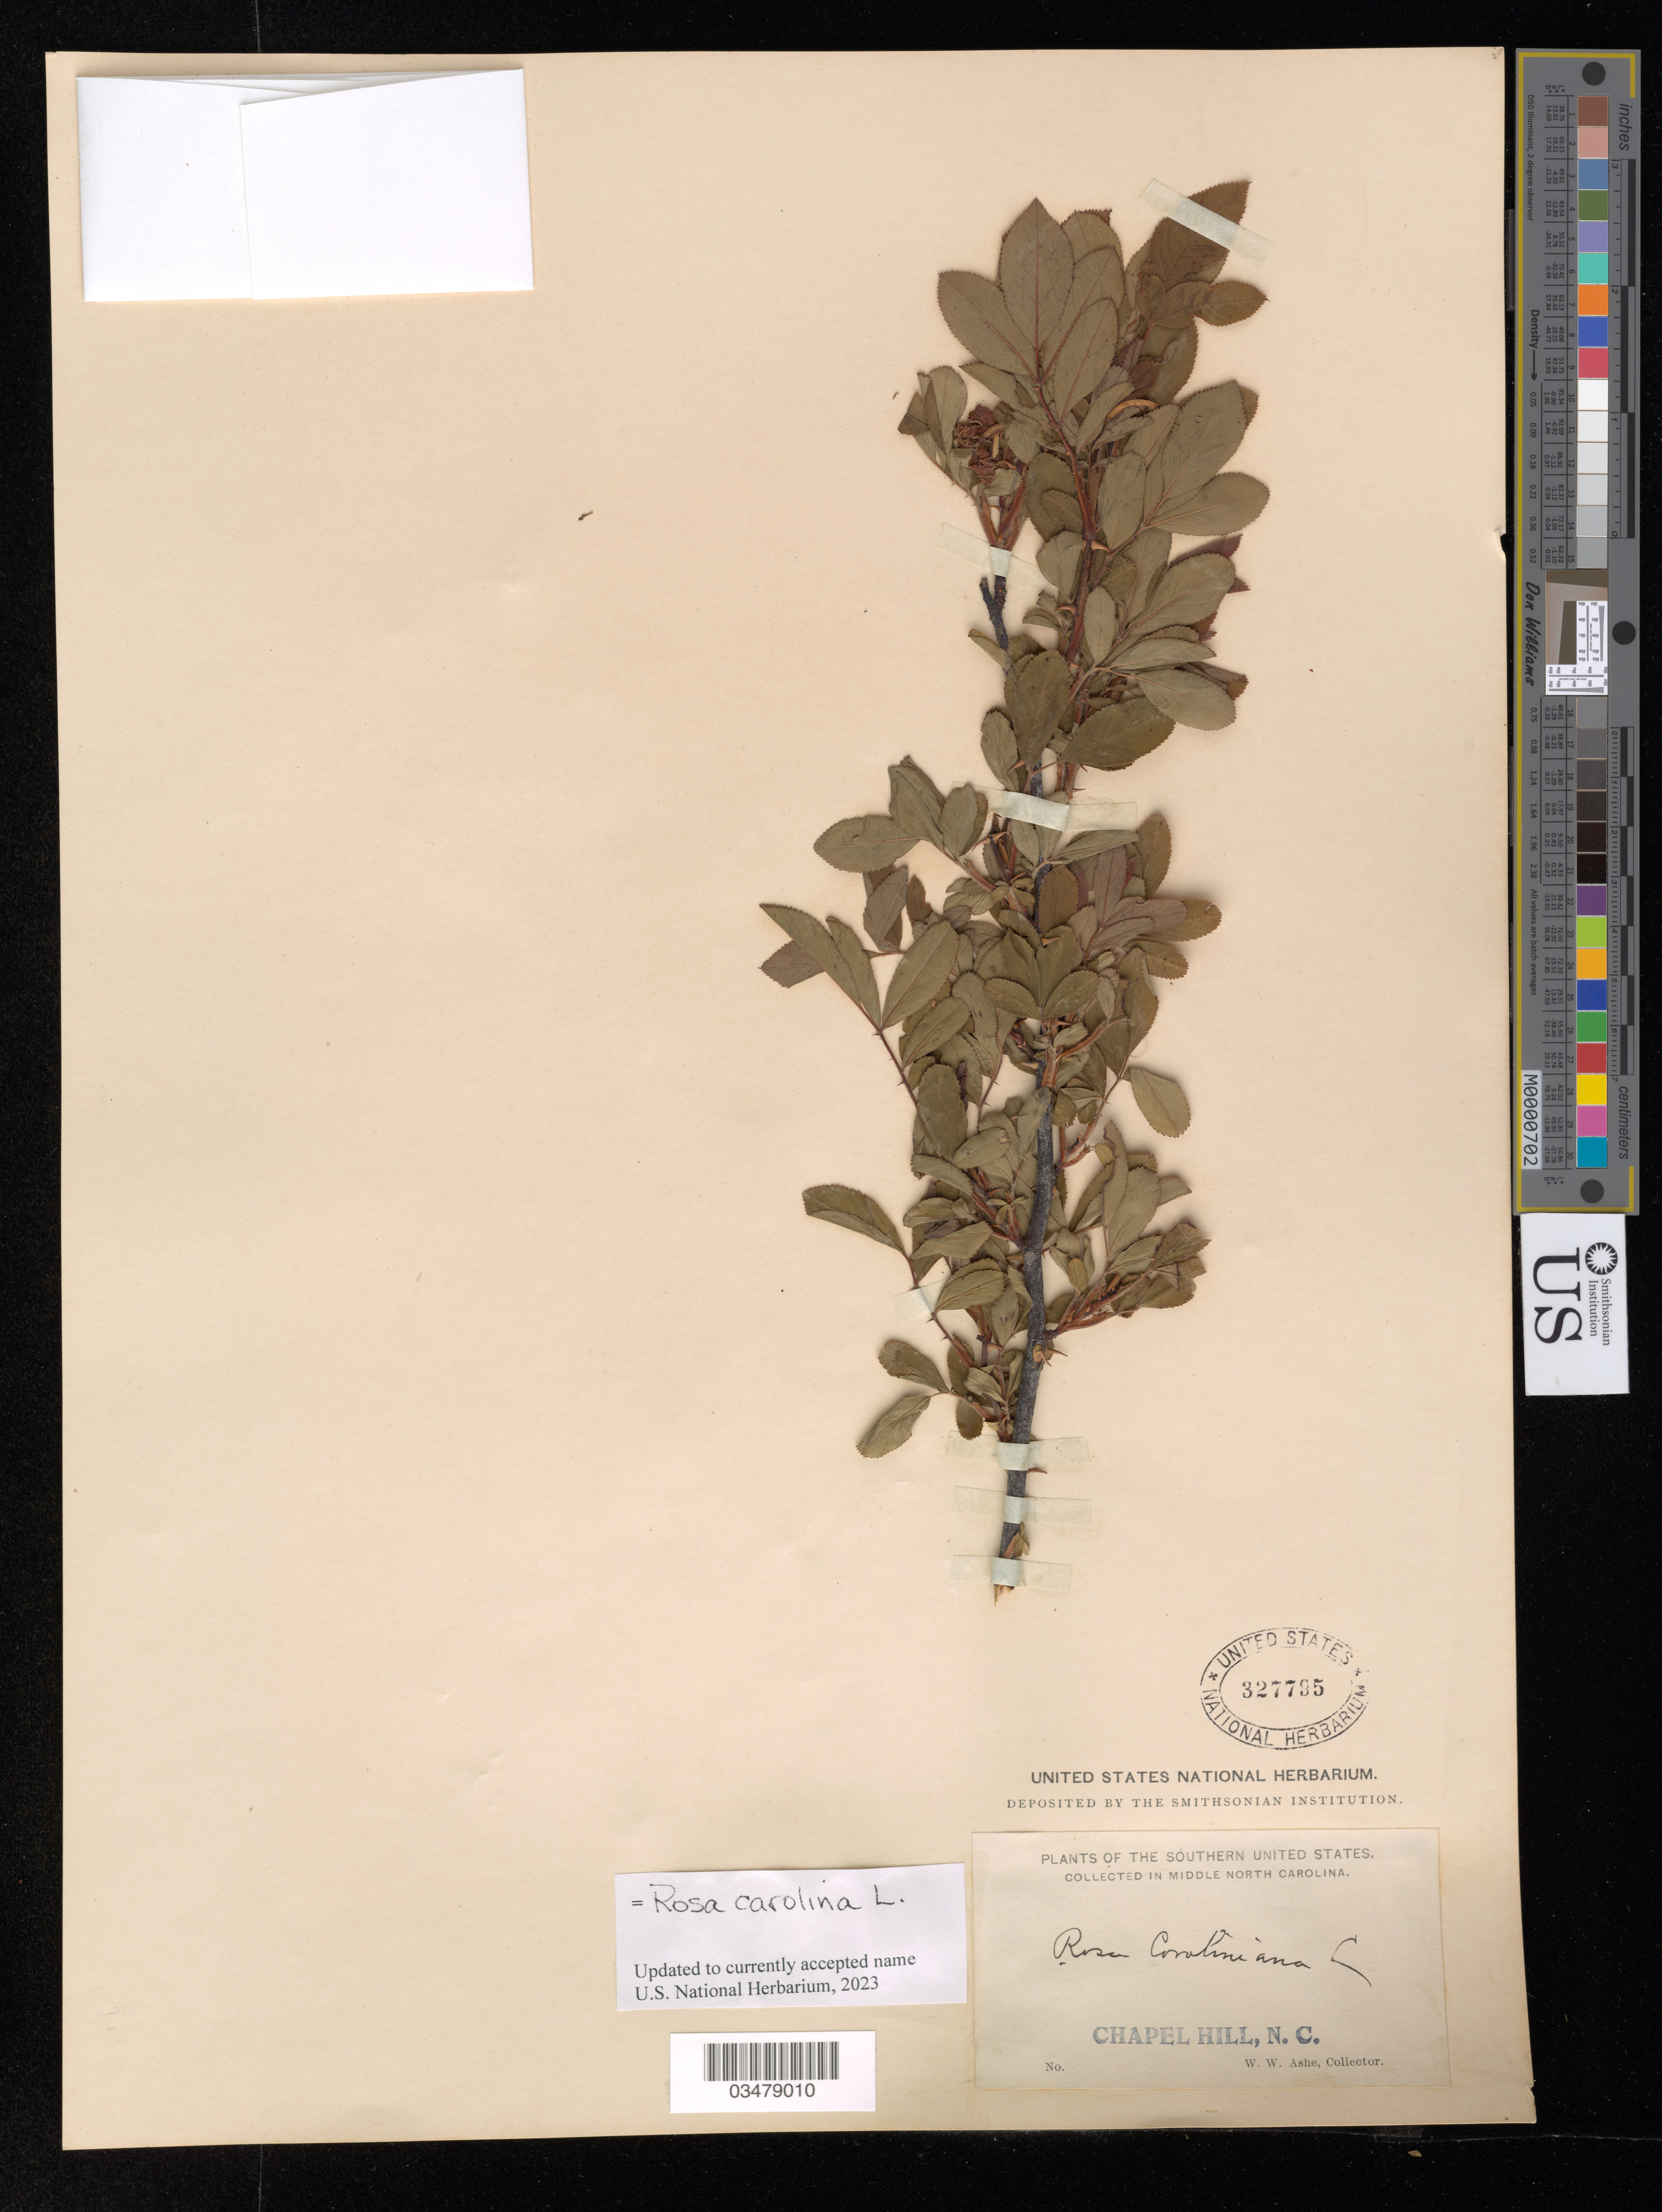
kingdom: Plantae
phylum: Tracheophyta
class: Magnoliopsida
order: Rosales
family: Rosaceae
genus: Rosa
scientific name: Rosa carolina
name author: L.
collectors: W. W. Ashe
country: United States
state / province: North Carolina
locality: Chapel Hill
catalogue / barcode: US 327795